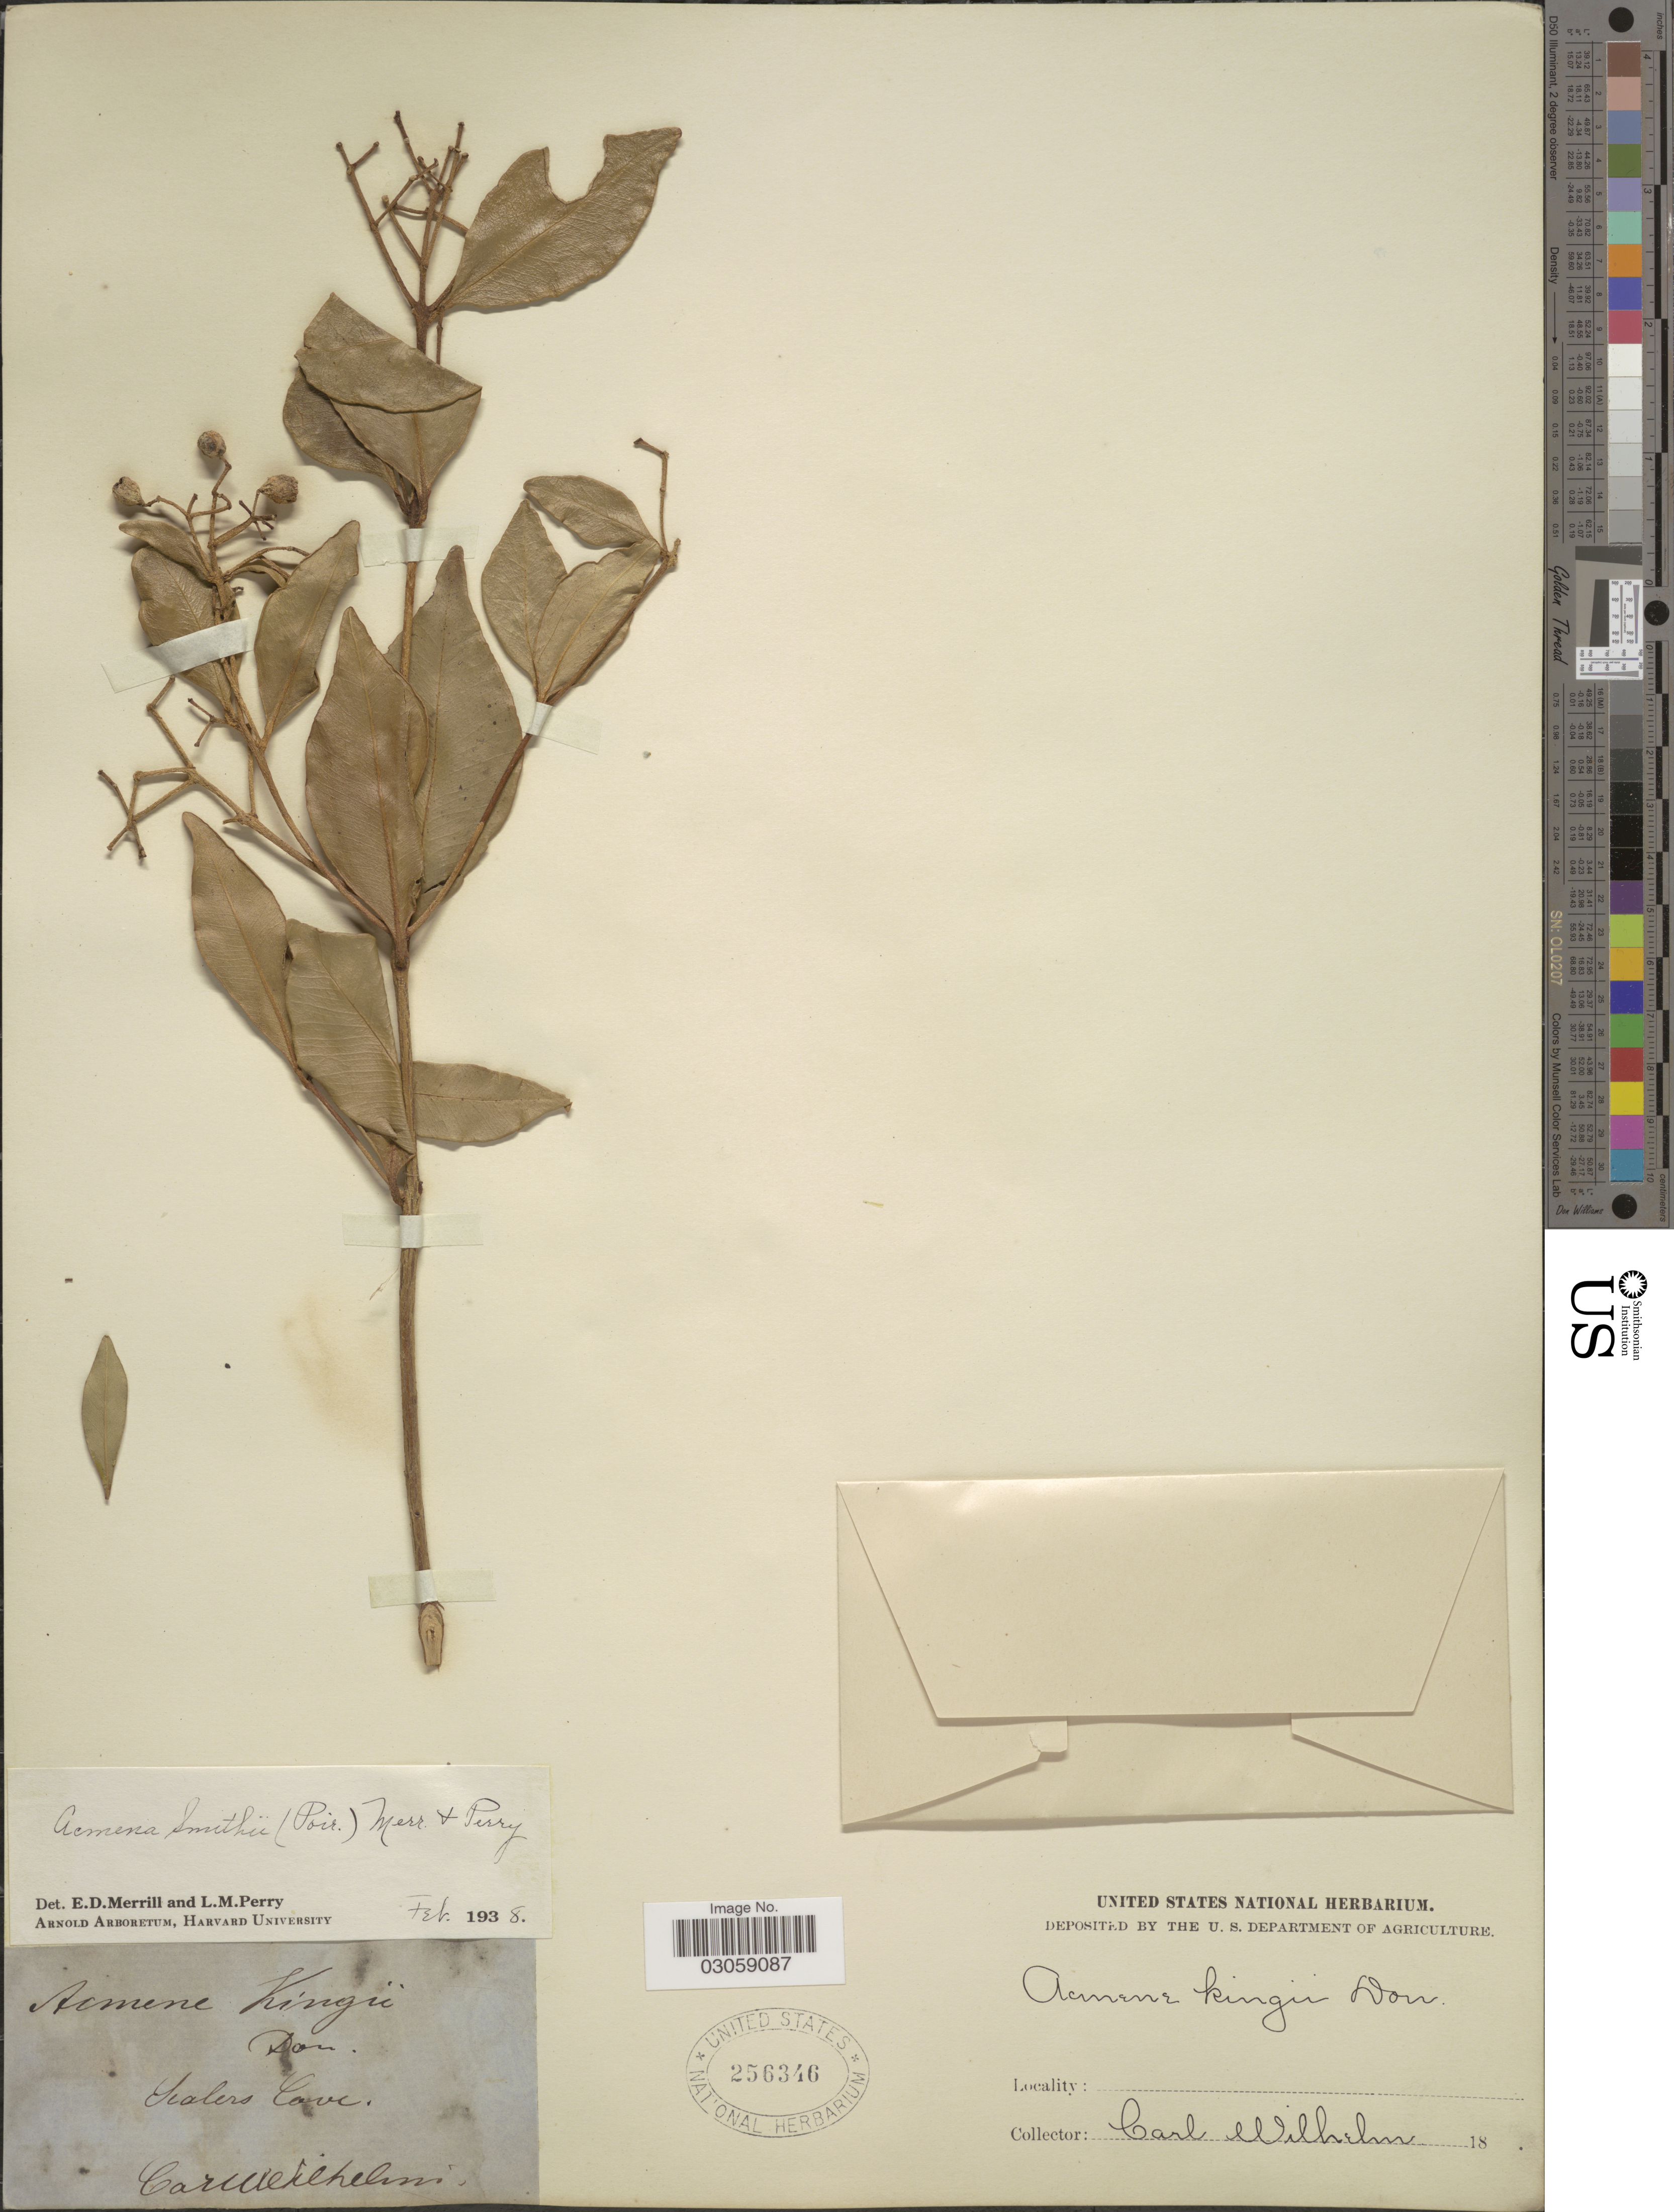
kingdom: Plantae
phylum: Tracheophyta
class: Magnoliopsida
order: Myrtales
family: Myrtaceae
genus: Syzygium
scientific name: Syzygium smithii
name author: (Poir.) Nied.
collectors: C. Wilhelm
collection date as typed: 18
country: Australia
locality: Sealers Cove.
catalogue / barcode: US 256346